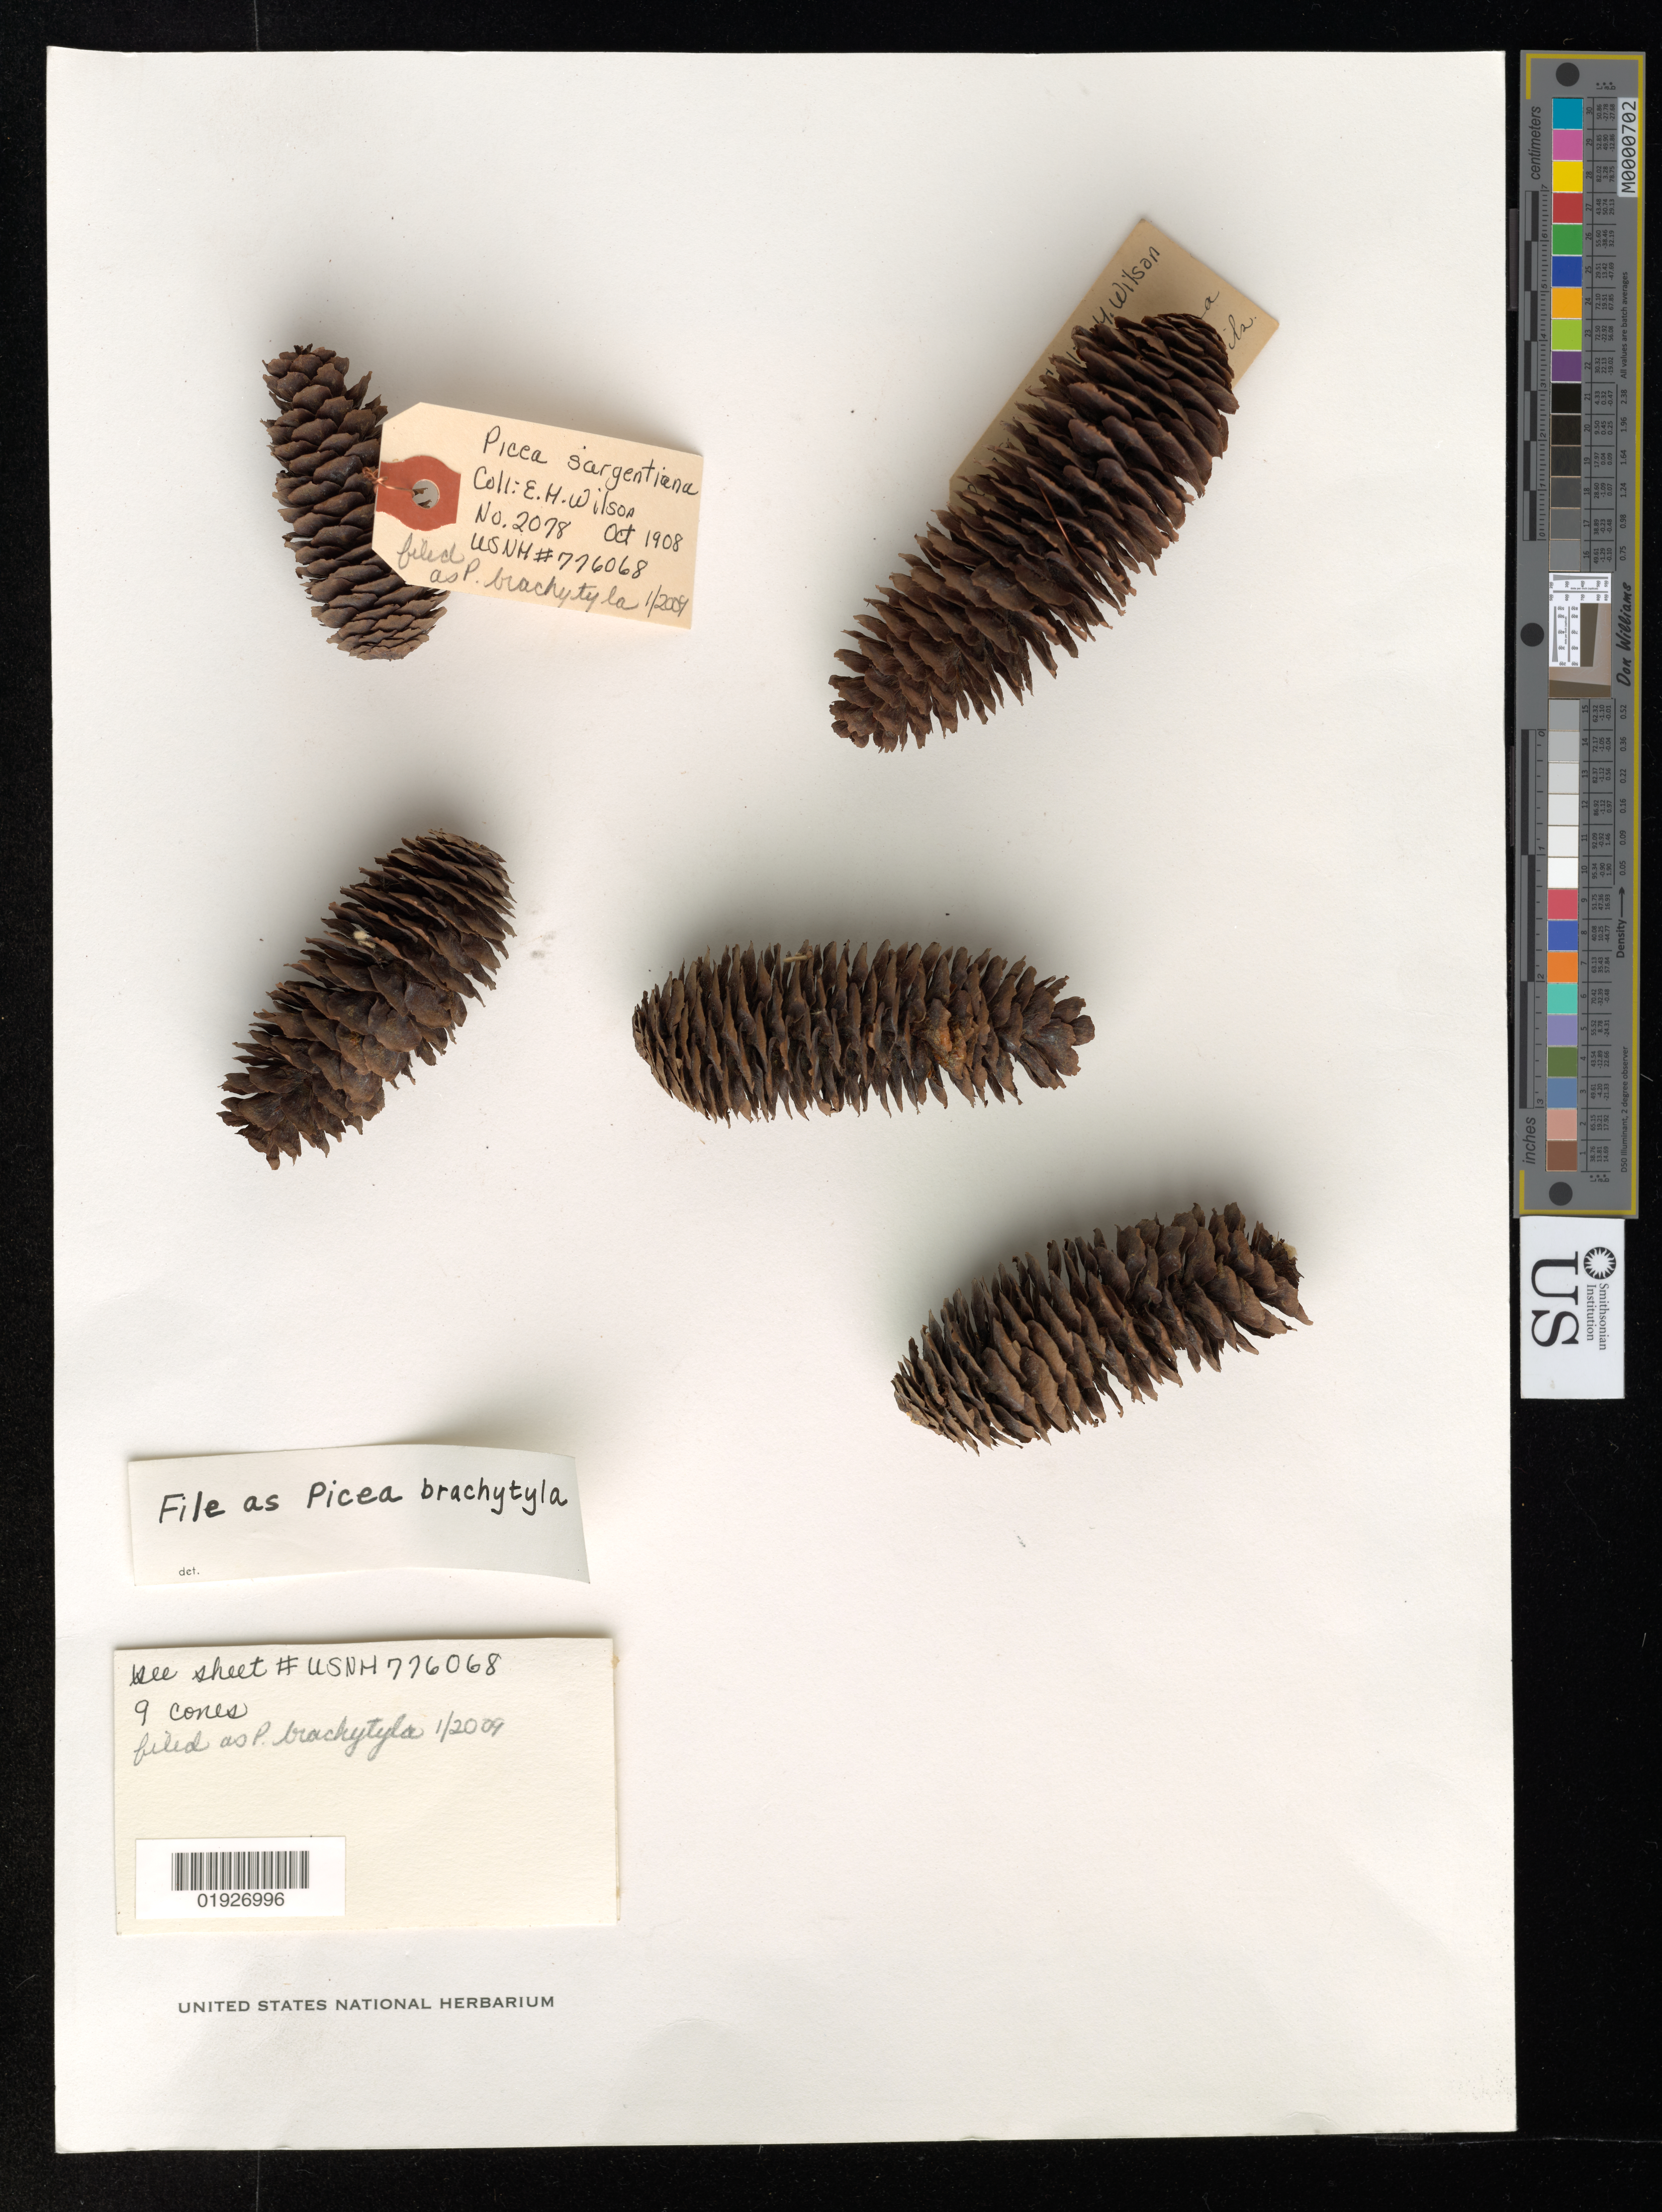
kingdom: Plantae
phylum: Tracheophyta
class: Pinopsida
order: Pinales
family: Pinaceae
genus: Picea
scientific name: Picea brachytyla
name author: (Franch.) E. Pritz.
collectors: E. Wilson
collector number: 2078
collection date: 1908-10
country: China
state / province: Sichuan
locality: Western Szechuan